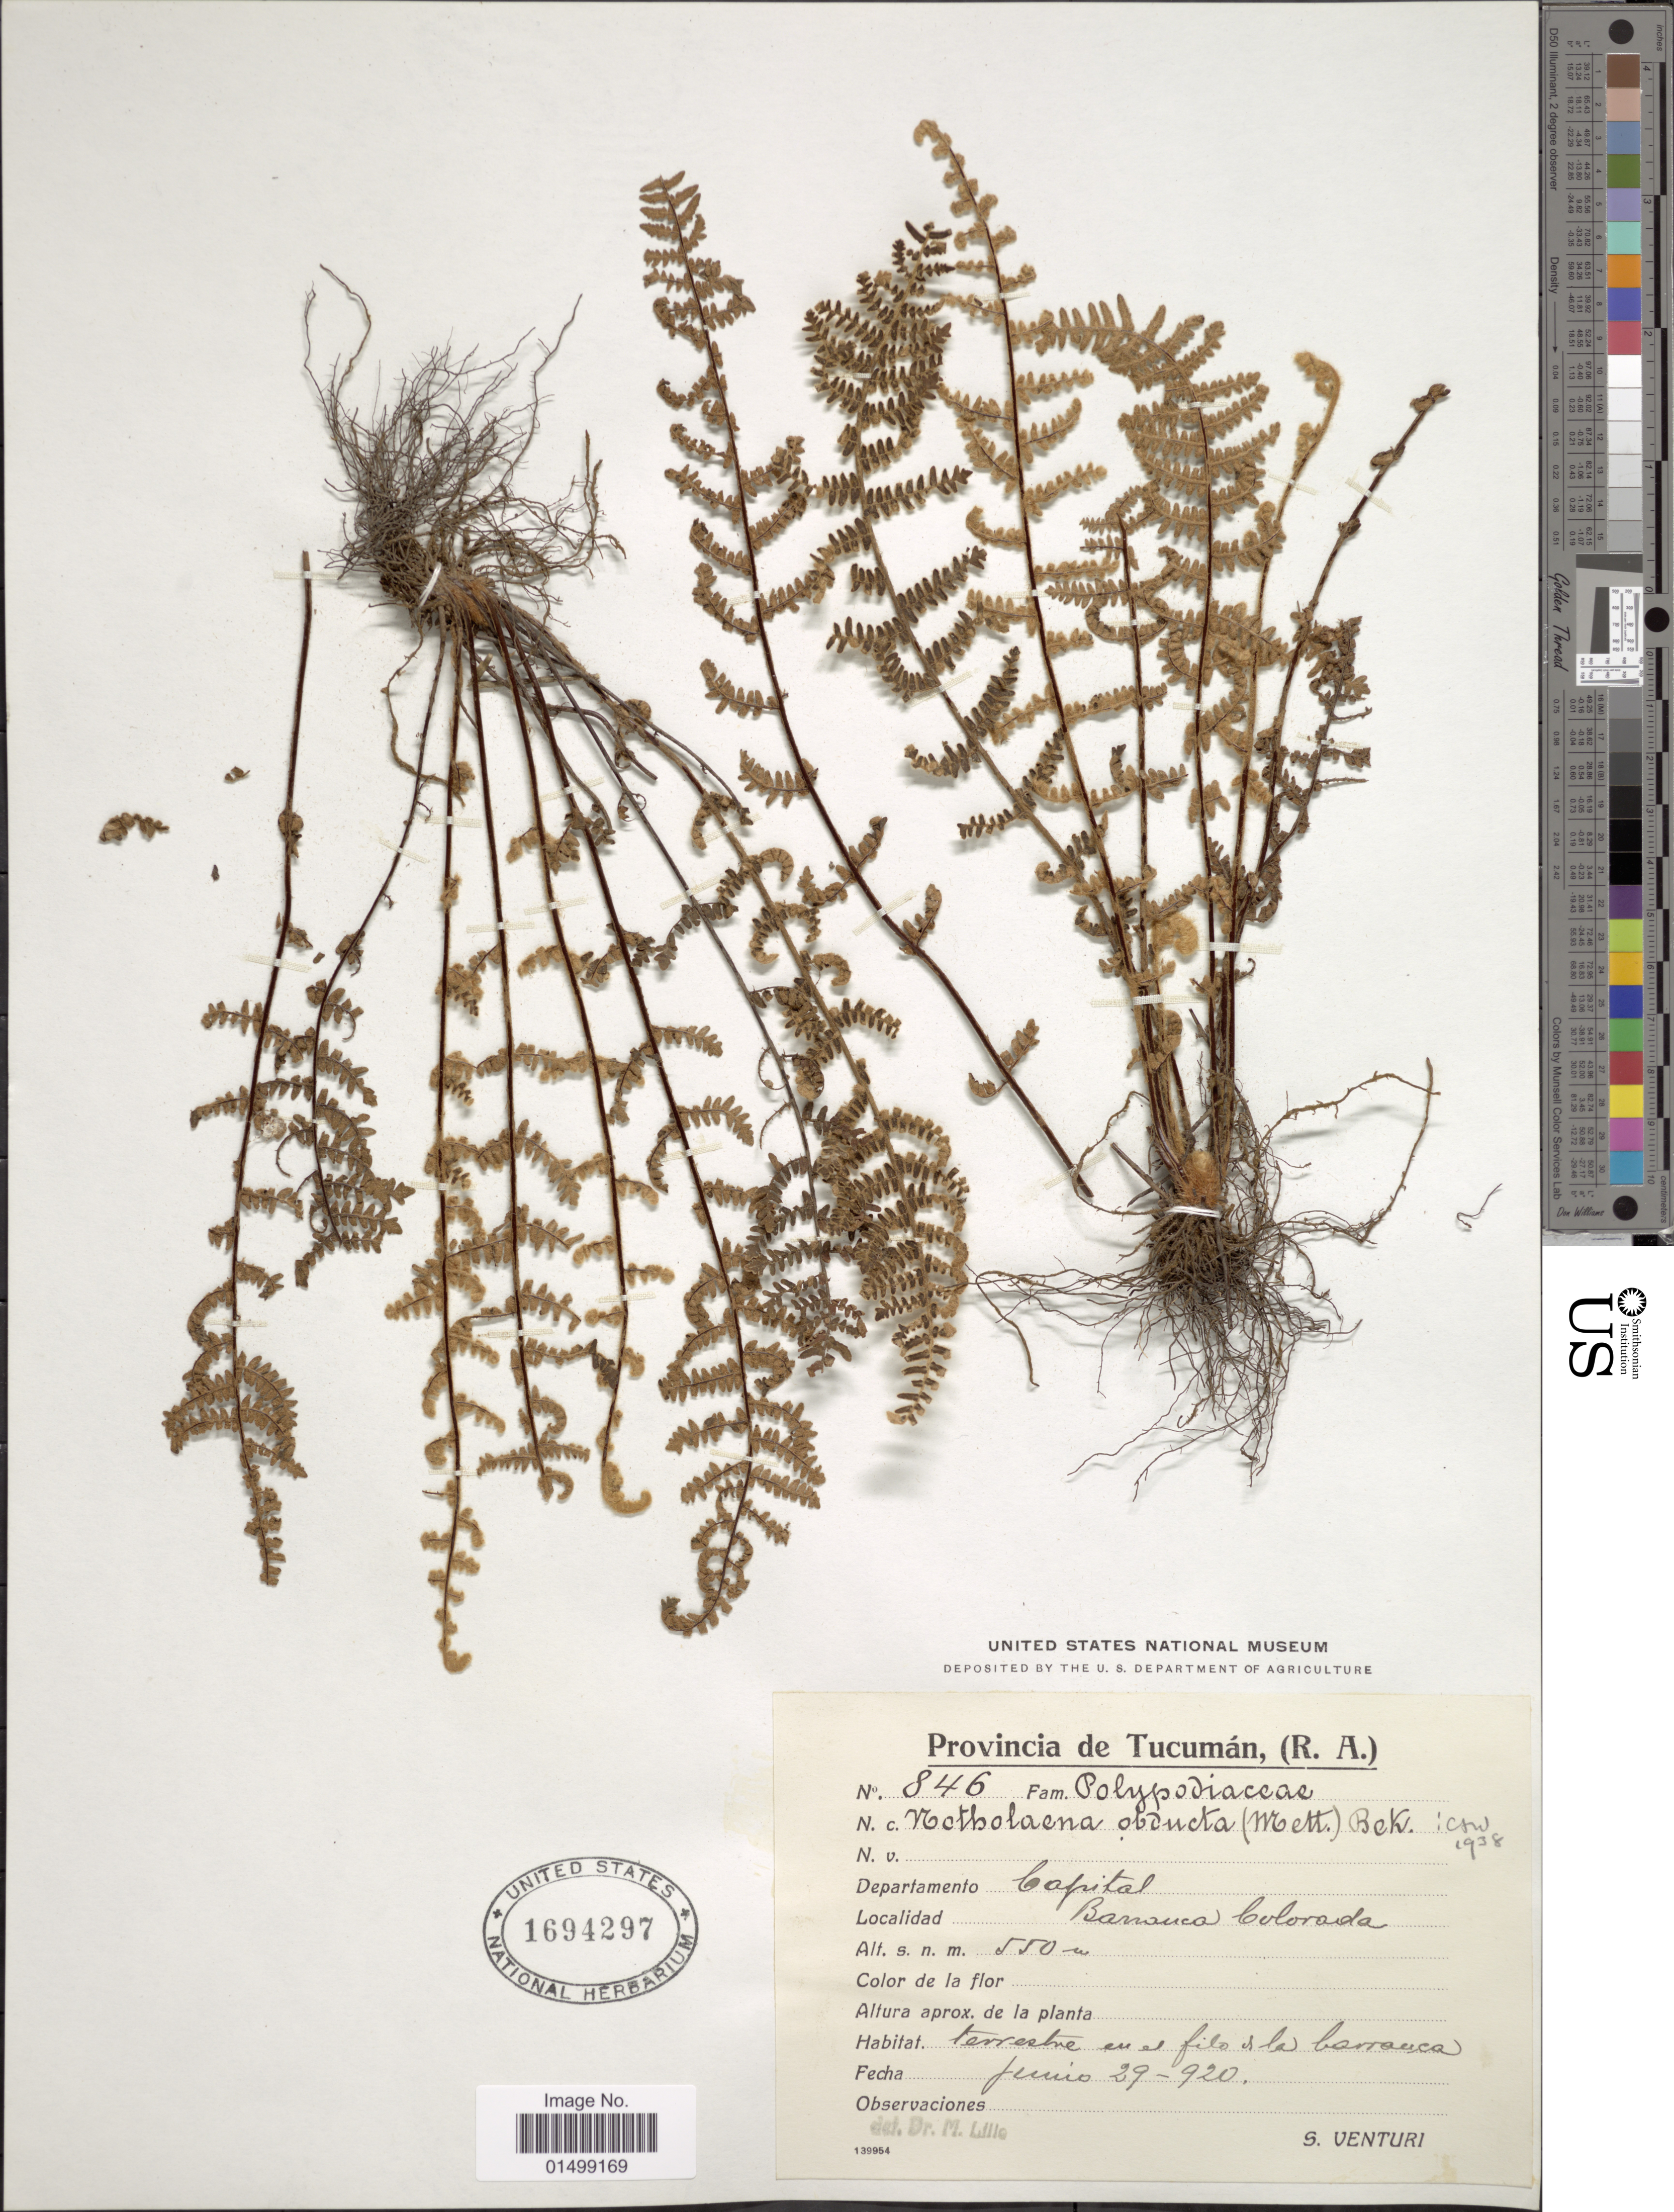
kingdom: Plantae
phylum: Tracheophyta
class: Polypodiopsida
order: Polypodiales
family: Pteridaceae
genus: Cheilanthes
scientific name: Cheilanthes obducta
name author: (Mett.) Baker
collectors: S. Venturi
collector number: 846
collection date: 1920-06-29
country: Argentina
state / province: Tucuman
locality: Dep. Capital, Barranca Colorada.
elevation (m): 550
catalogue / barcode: US 1694297